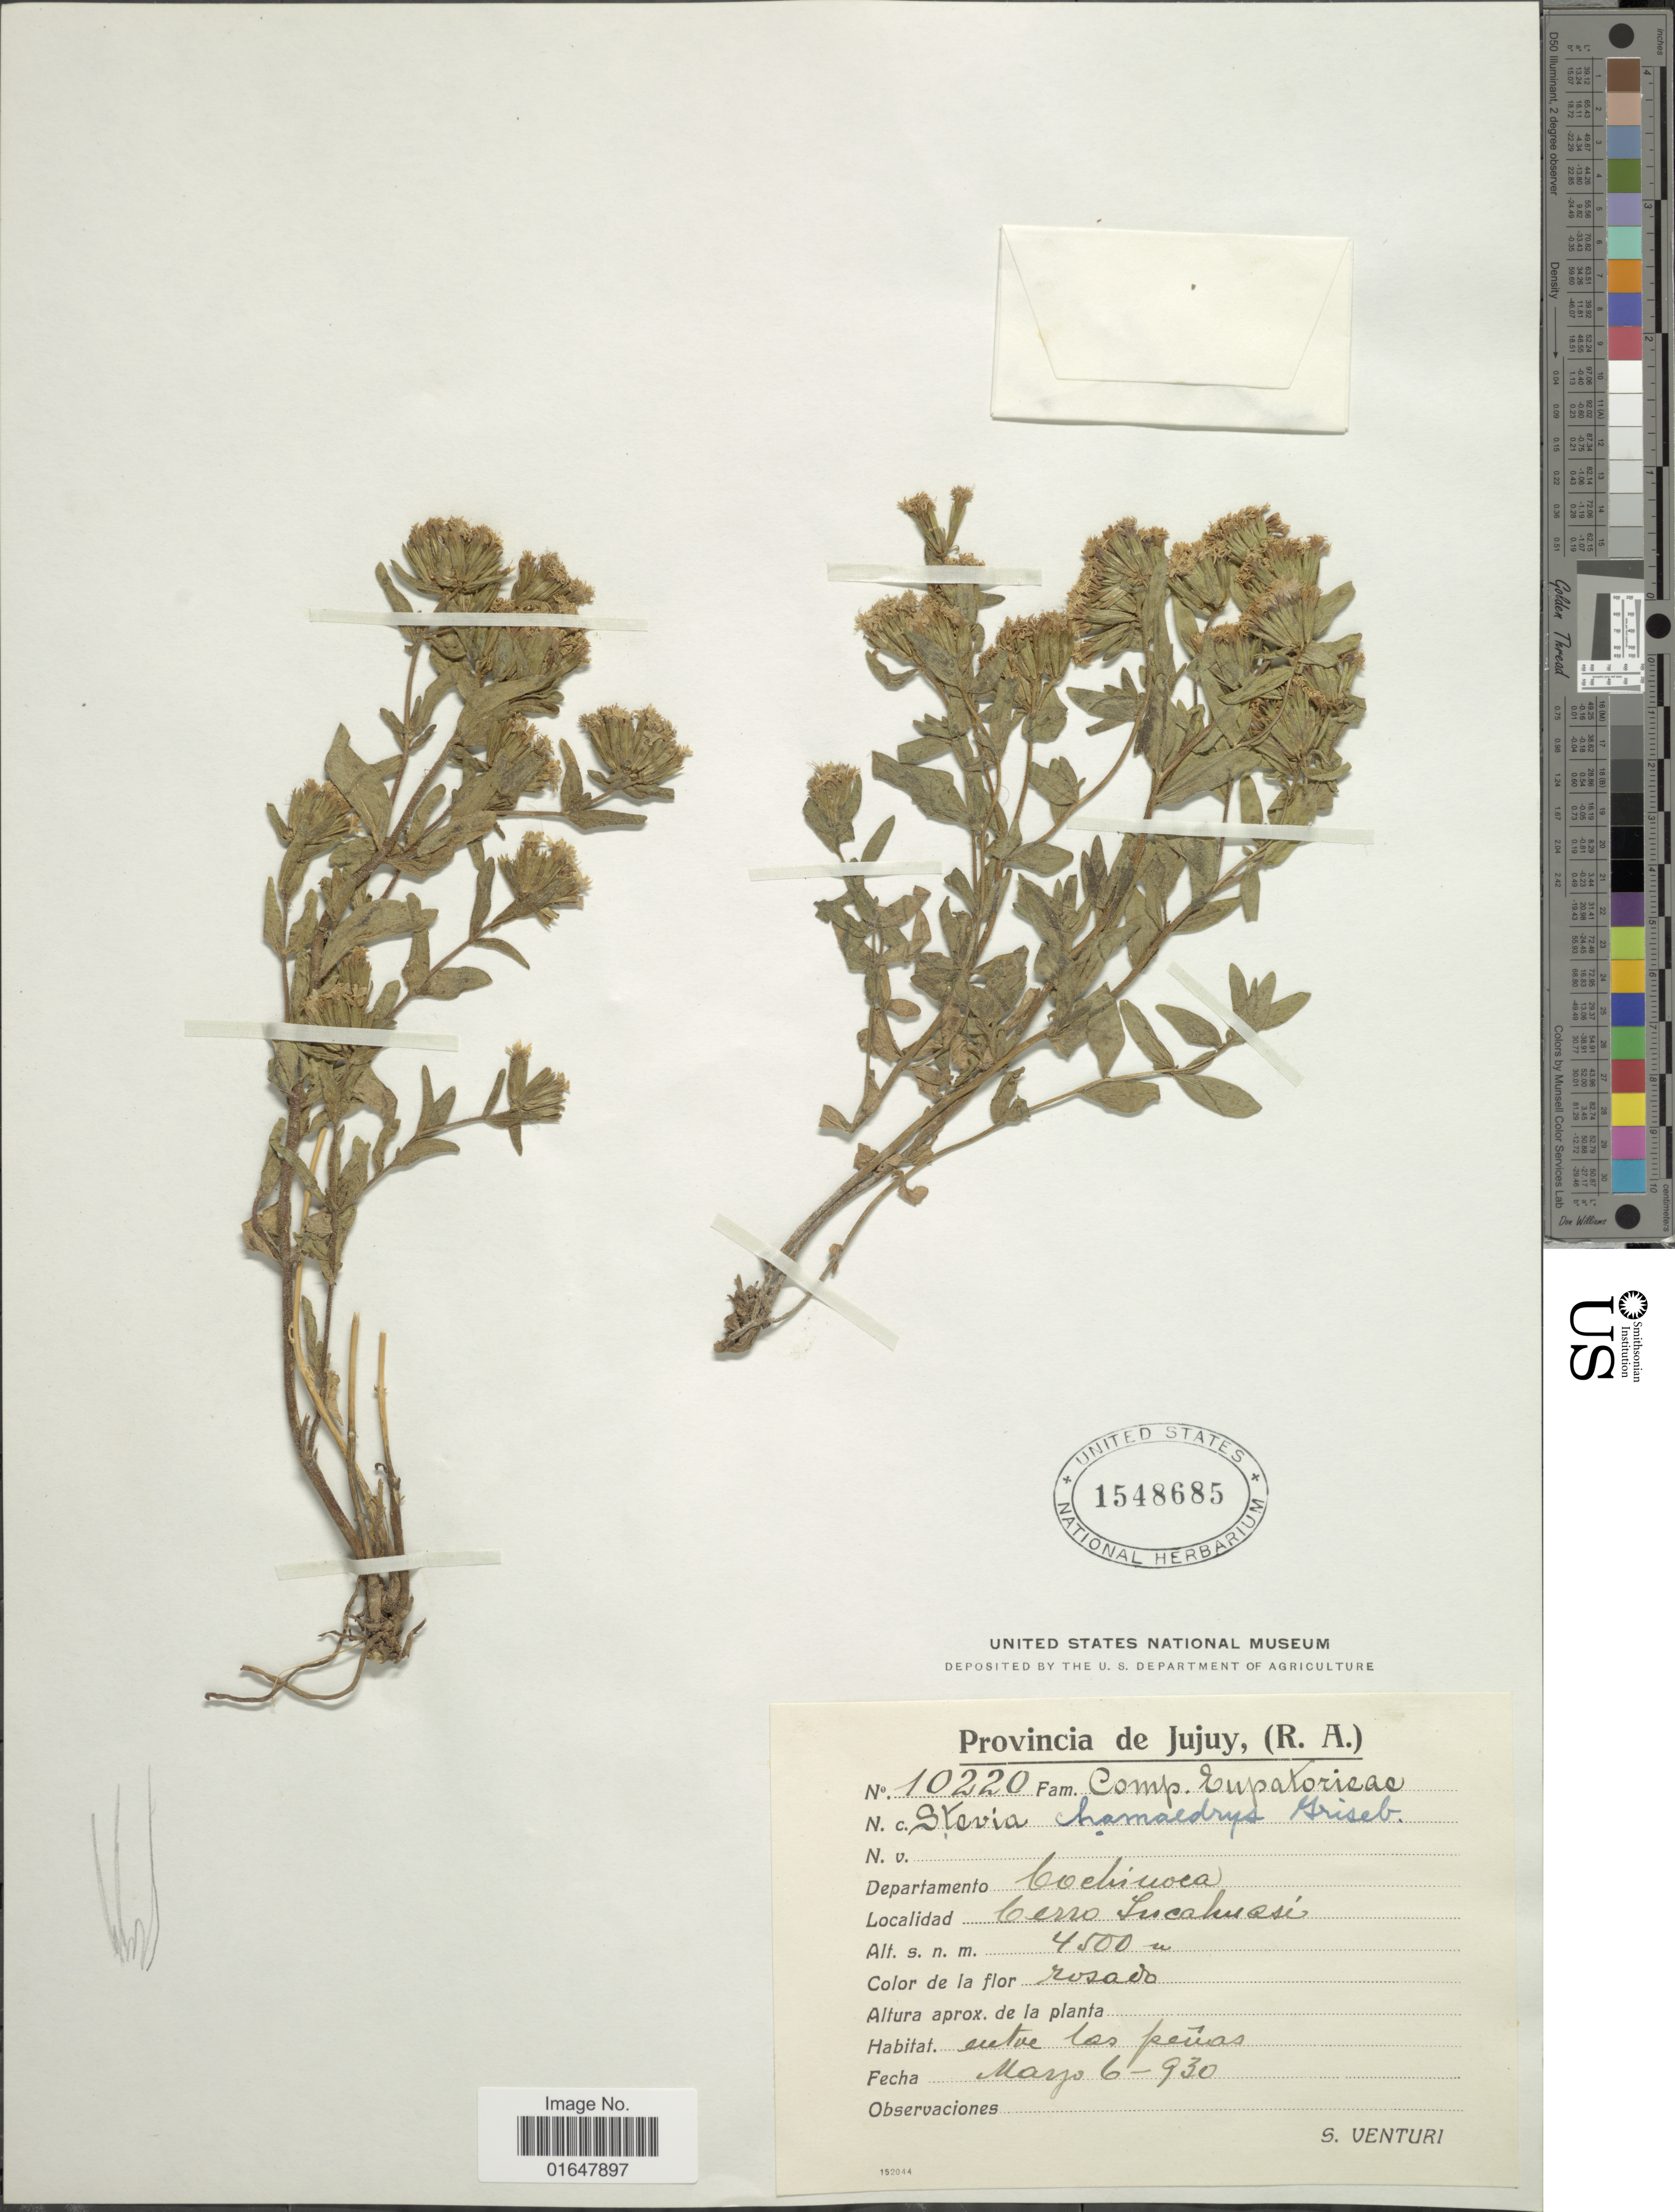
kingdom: Plantae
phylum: Tracheophyta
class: Magnoliopsida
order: Asterales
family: Asteraceae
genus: Stevia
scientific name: Stevia chamaedrys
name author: Griseb.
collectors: S. Venturi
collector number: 10220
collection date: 1930-03-06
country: Argentina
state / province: Jujuy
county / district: Cochinoca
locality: Cerro Incahuasi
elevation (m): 4500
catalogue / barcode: US 1548685